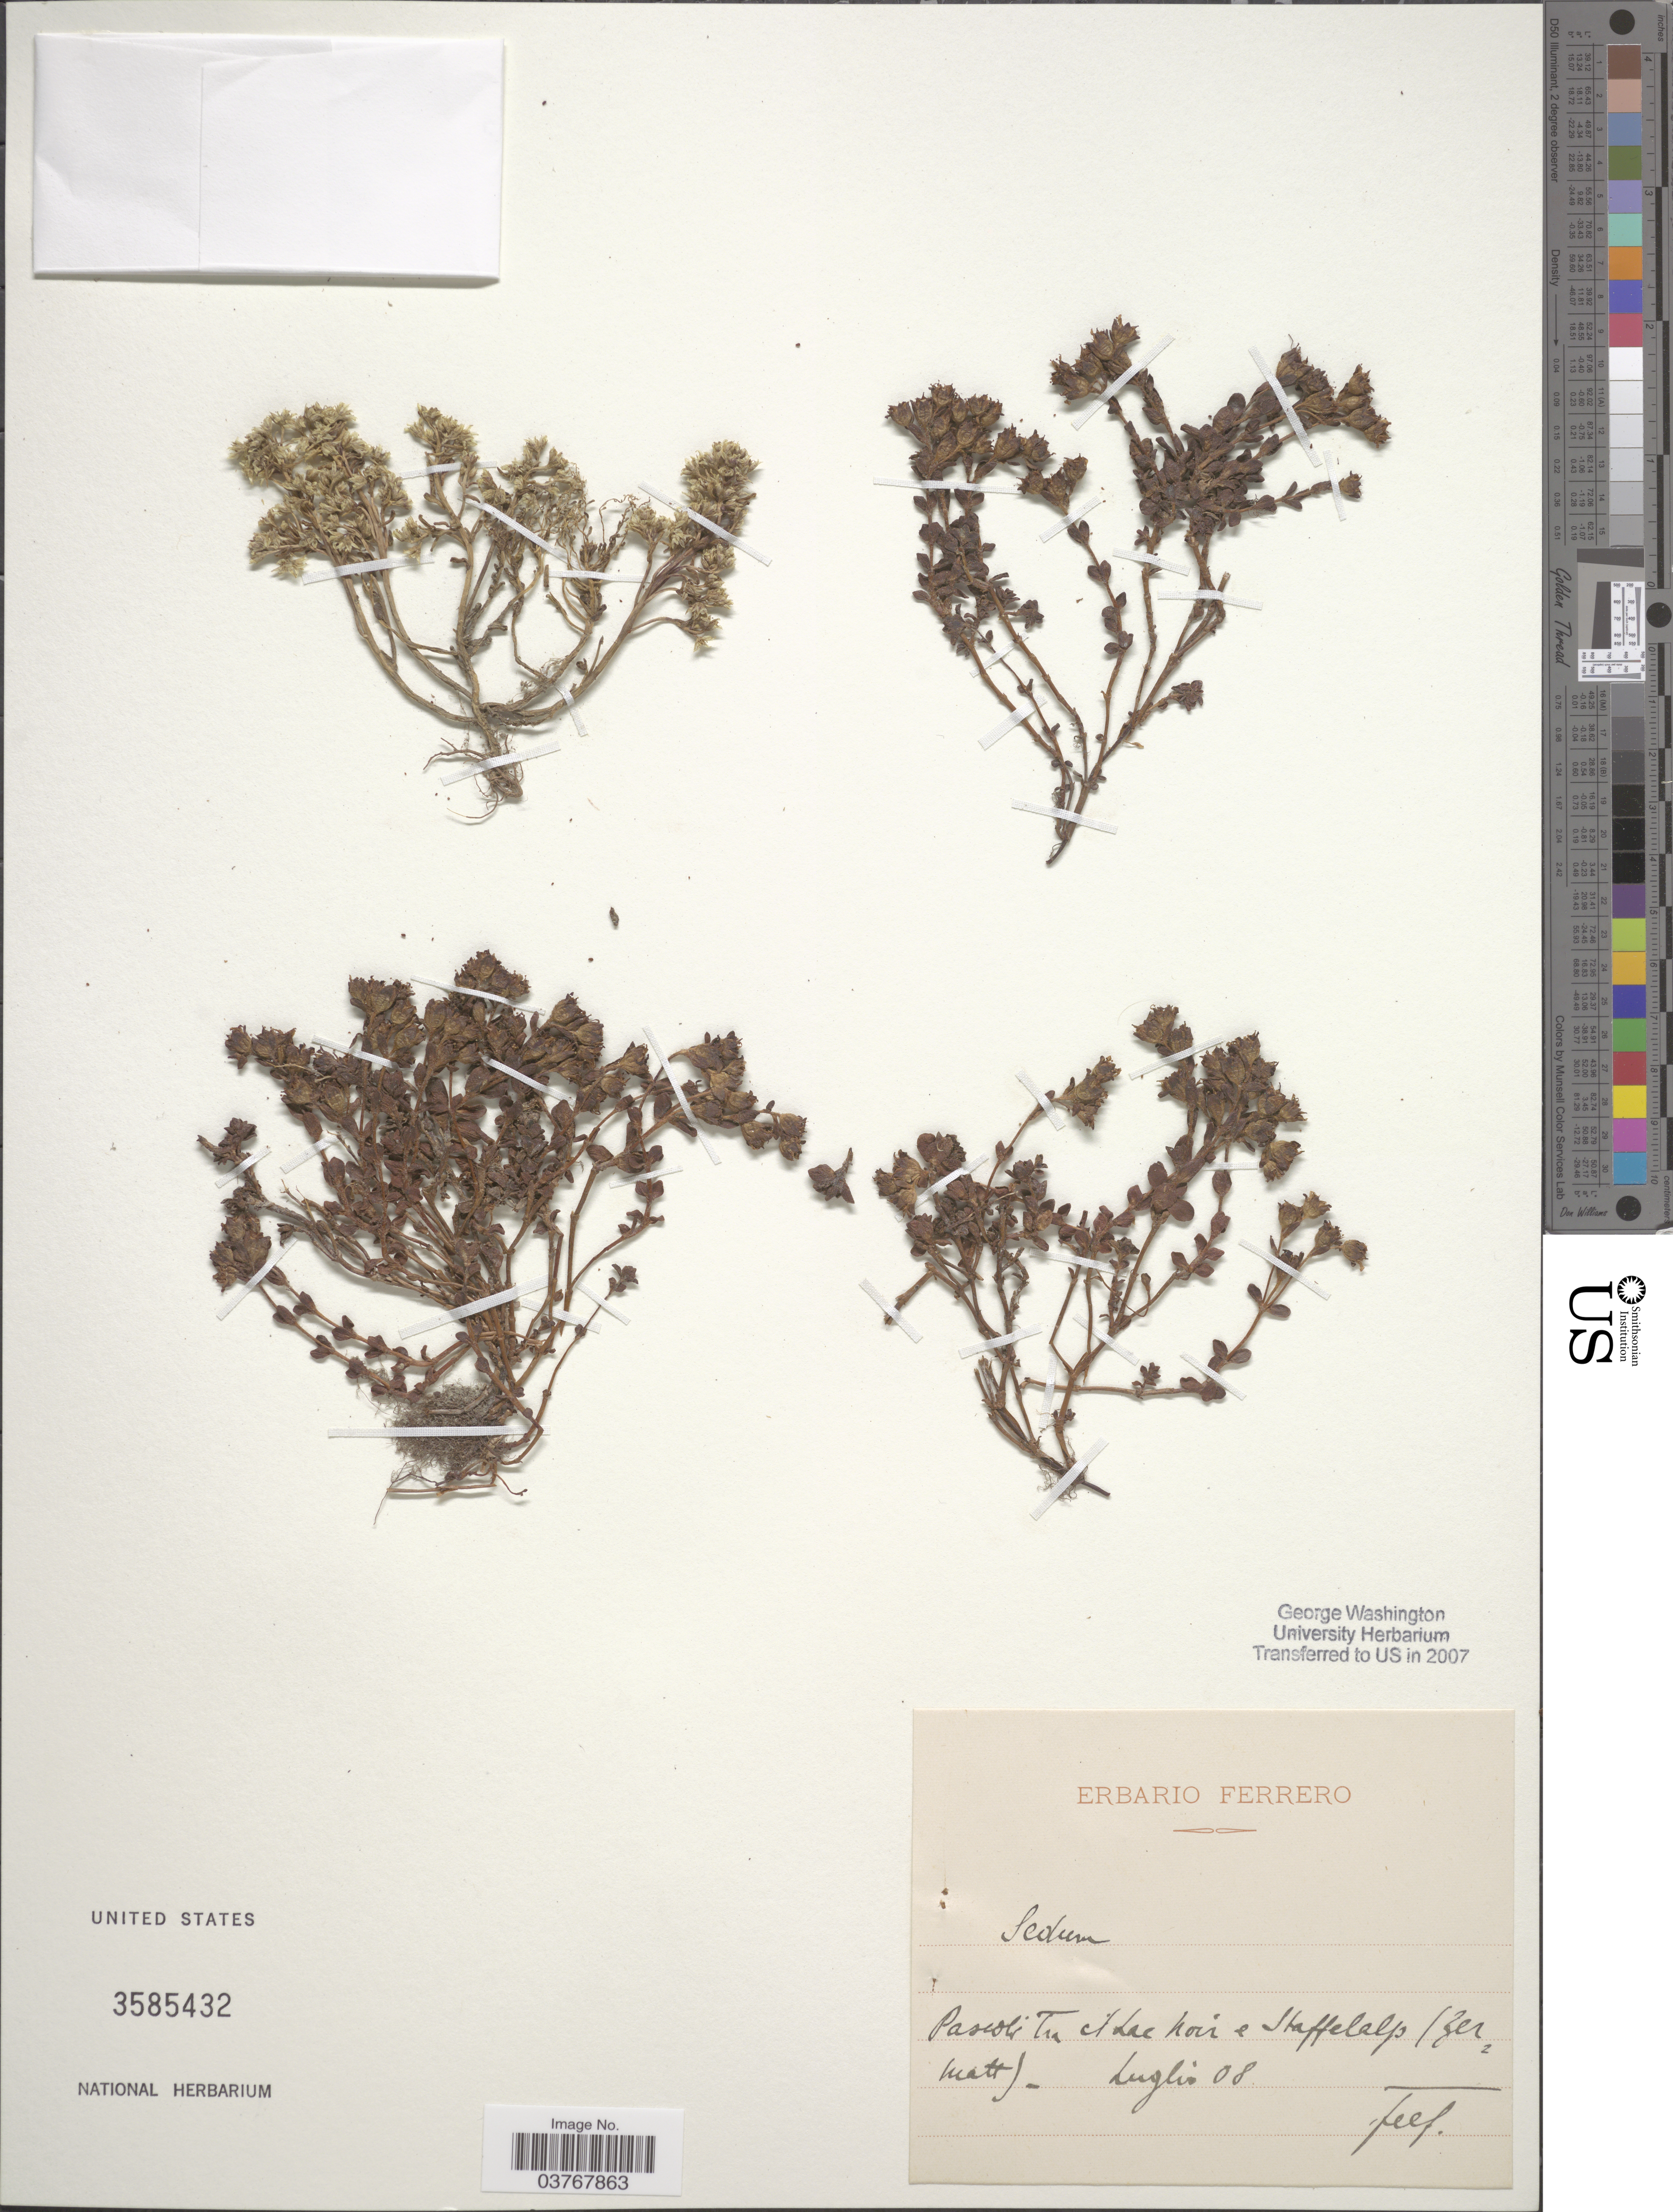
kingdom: Plantae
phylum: Tracheophyta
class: Magnoliopsida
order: Saxifragales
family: Crassulaceae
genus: Sedum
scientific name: Sedum sp.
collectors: F. Ferrero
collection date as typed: Transcribed d/m/y: /7/8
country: Switzerland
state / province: Fribourg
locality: Pascoli Tra et lac Noir e Riffelalp (Zermatt).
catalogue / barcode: US 3585432